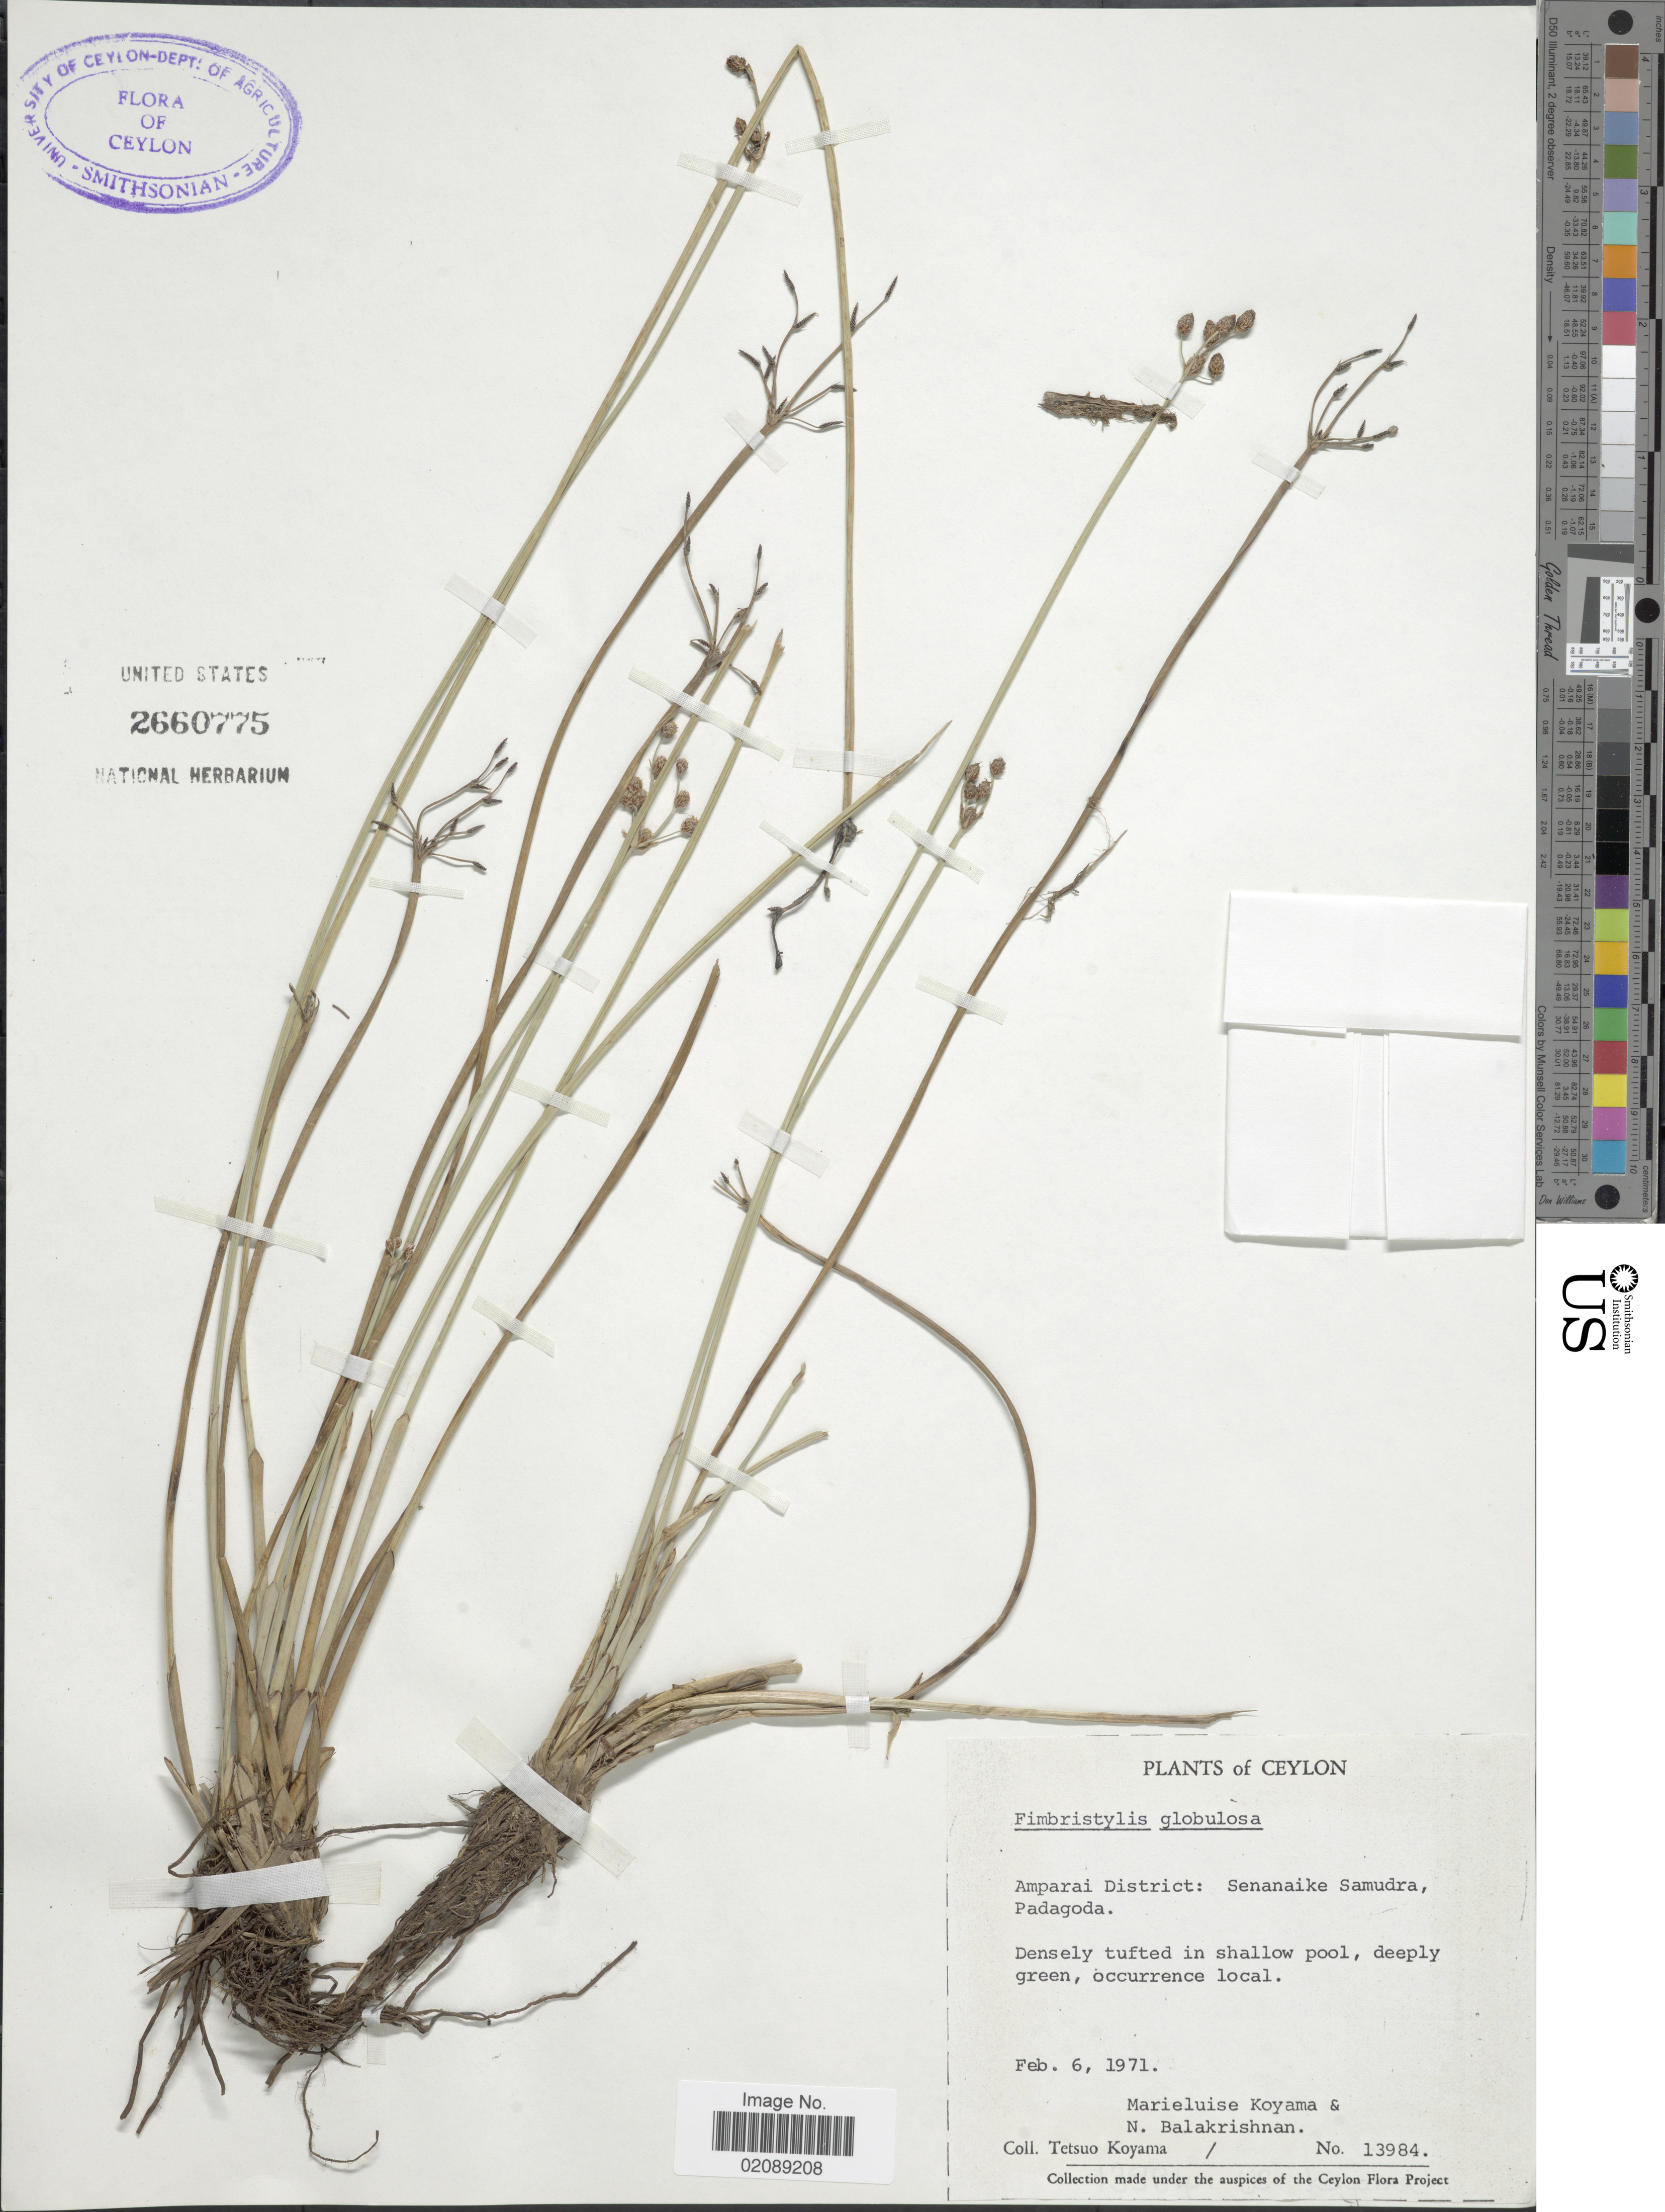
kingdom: Plantae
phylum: Tracheophyta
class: Liliopsida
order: Poales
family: Cyperaceae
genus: Fimbristylis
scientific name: Fimbristylis umbellaris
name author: (Lam.) Vahl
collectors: T. Koyama, M. Koyama & N. Balakrishnan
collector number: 13984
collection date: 1971-02-06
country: Sri Lanka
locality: Ceylon. Amaparai District: Senanaike Samudra, Padagoda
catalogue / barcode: US 2660775